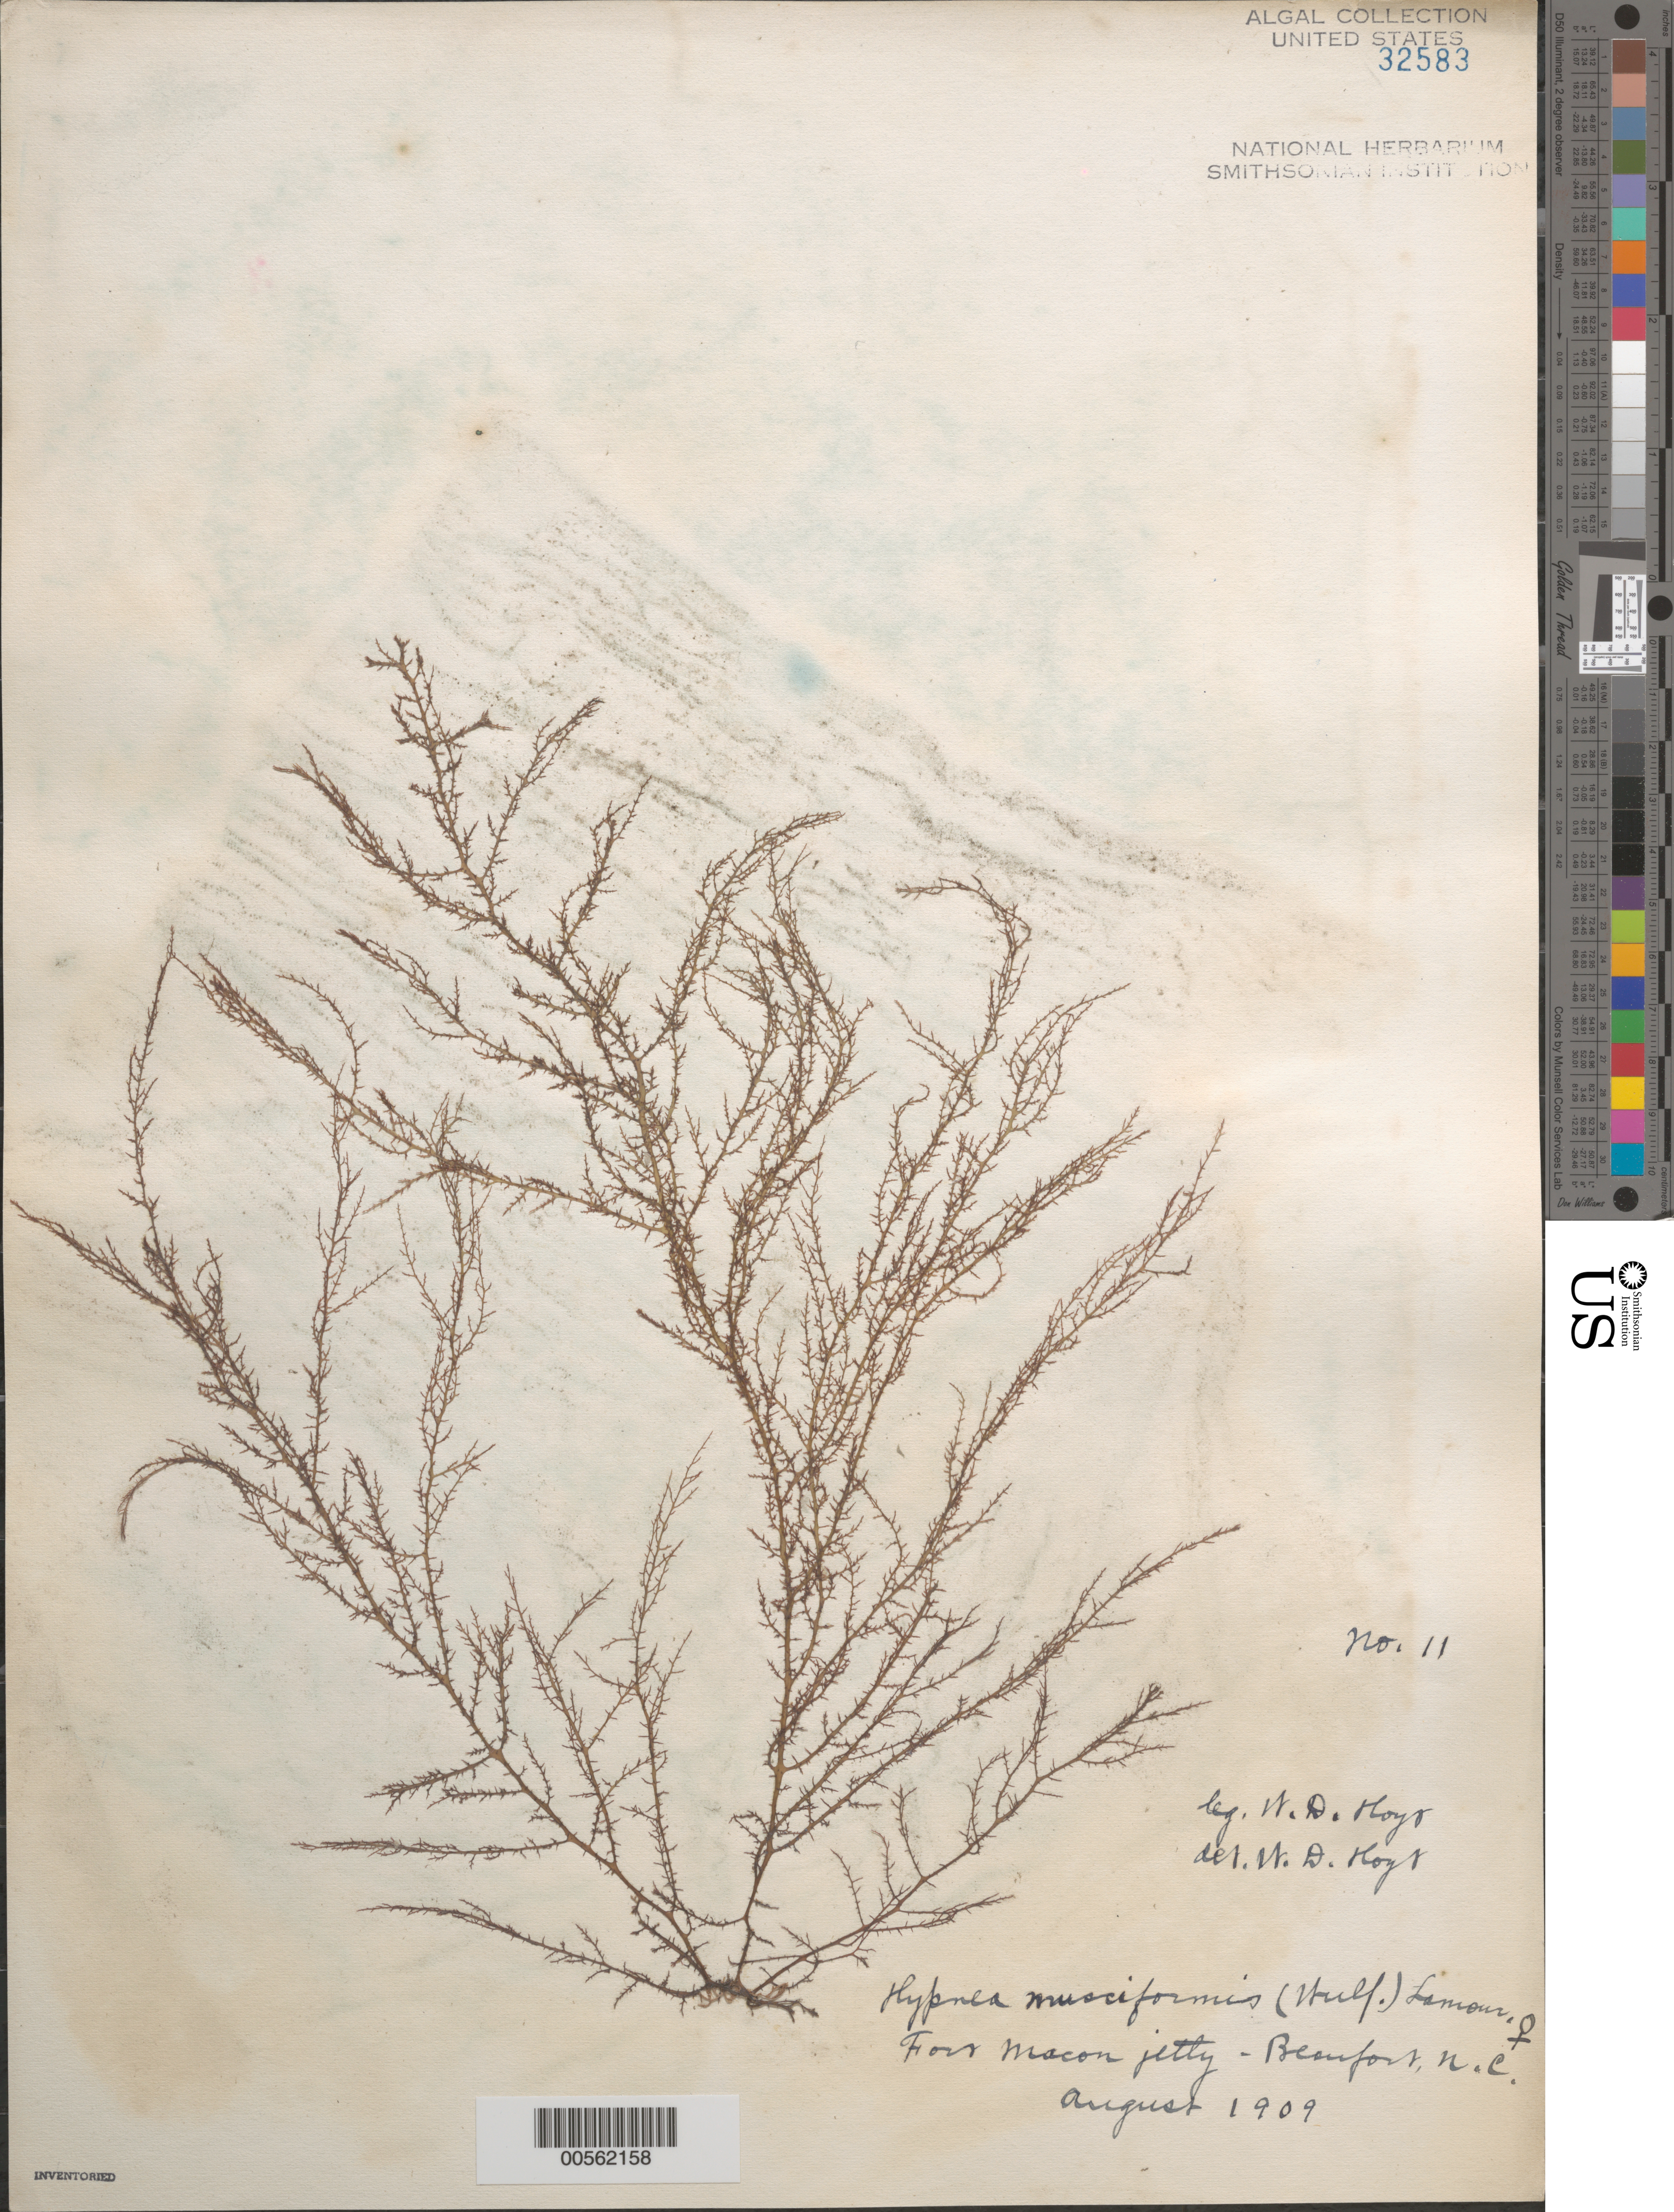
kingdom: Plantae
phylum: Rhodophyta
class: Florideophyceae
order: Gigartinales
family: Cystocloniaceae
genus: Hypnea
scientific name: Hypnea musciformis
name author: (Wulfen) J.V.Lamouroux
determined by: Hoyt, W. D.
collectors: W. D. Hoyt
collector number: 11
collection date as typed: Aug 1909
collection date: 1909-08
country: United States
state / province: North Carolina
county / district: Carteret County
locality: Beaufort, Fort Macon jetty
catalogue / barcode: US 32583